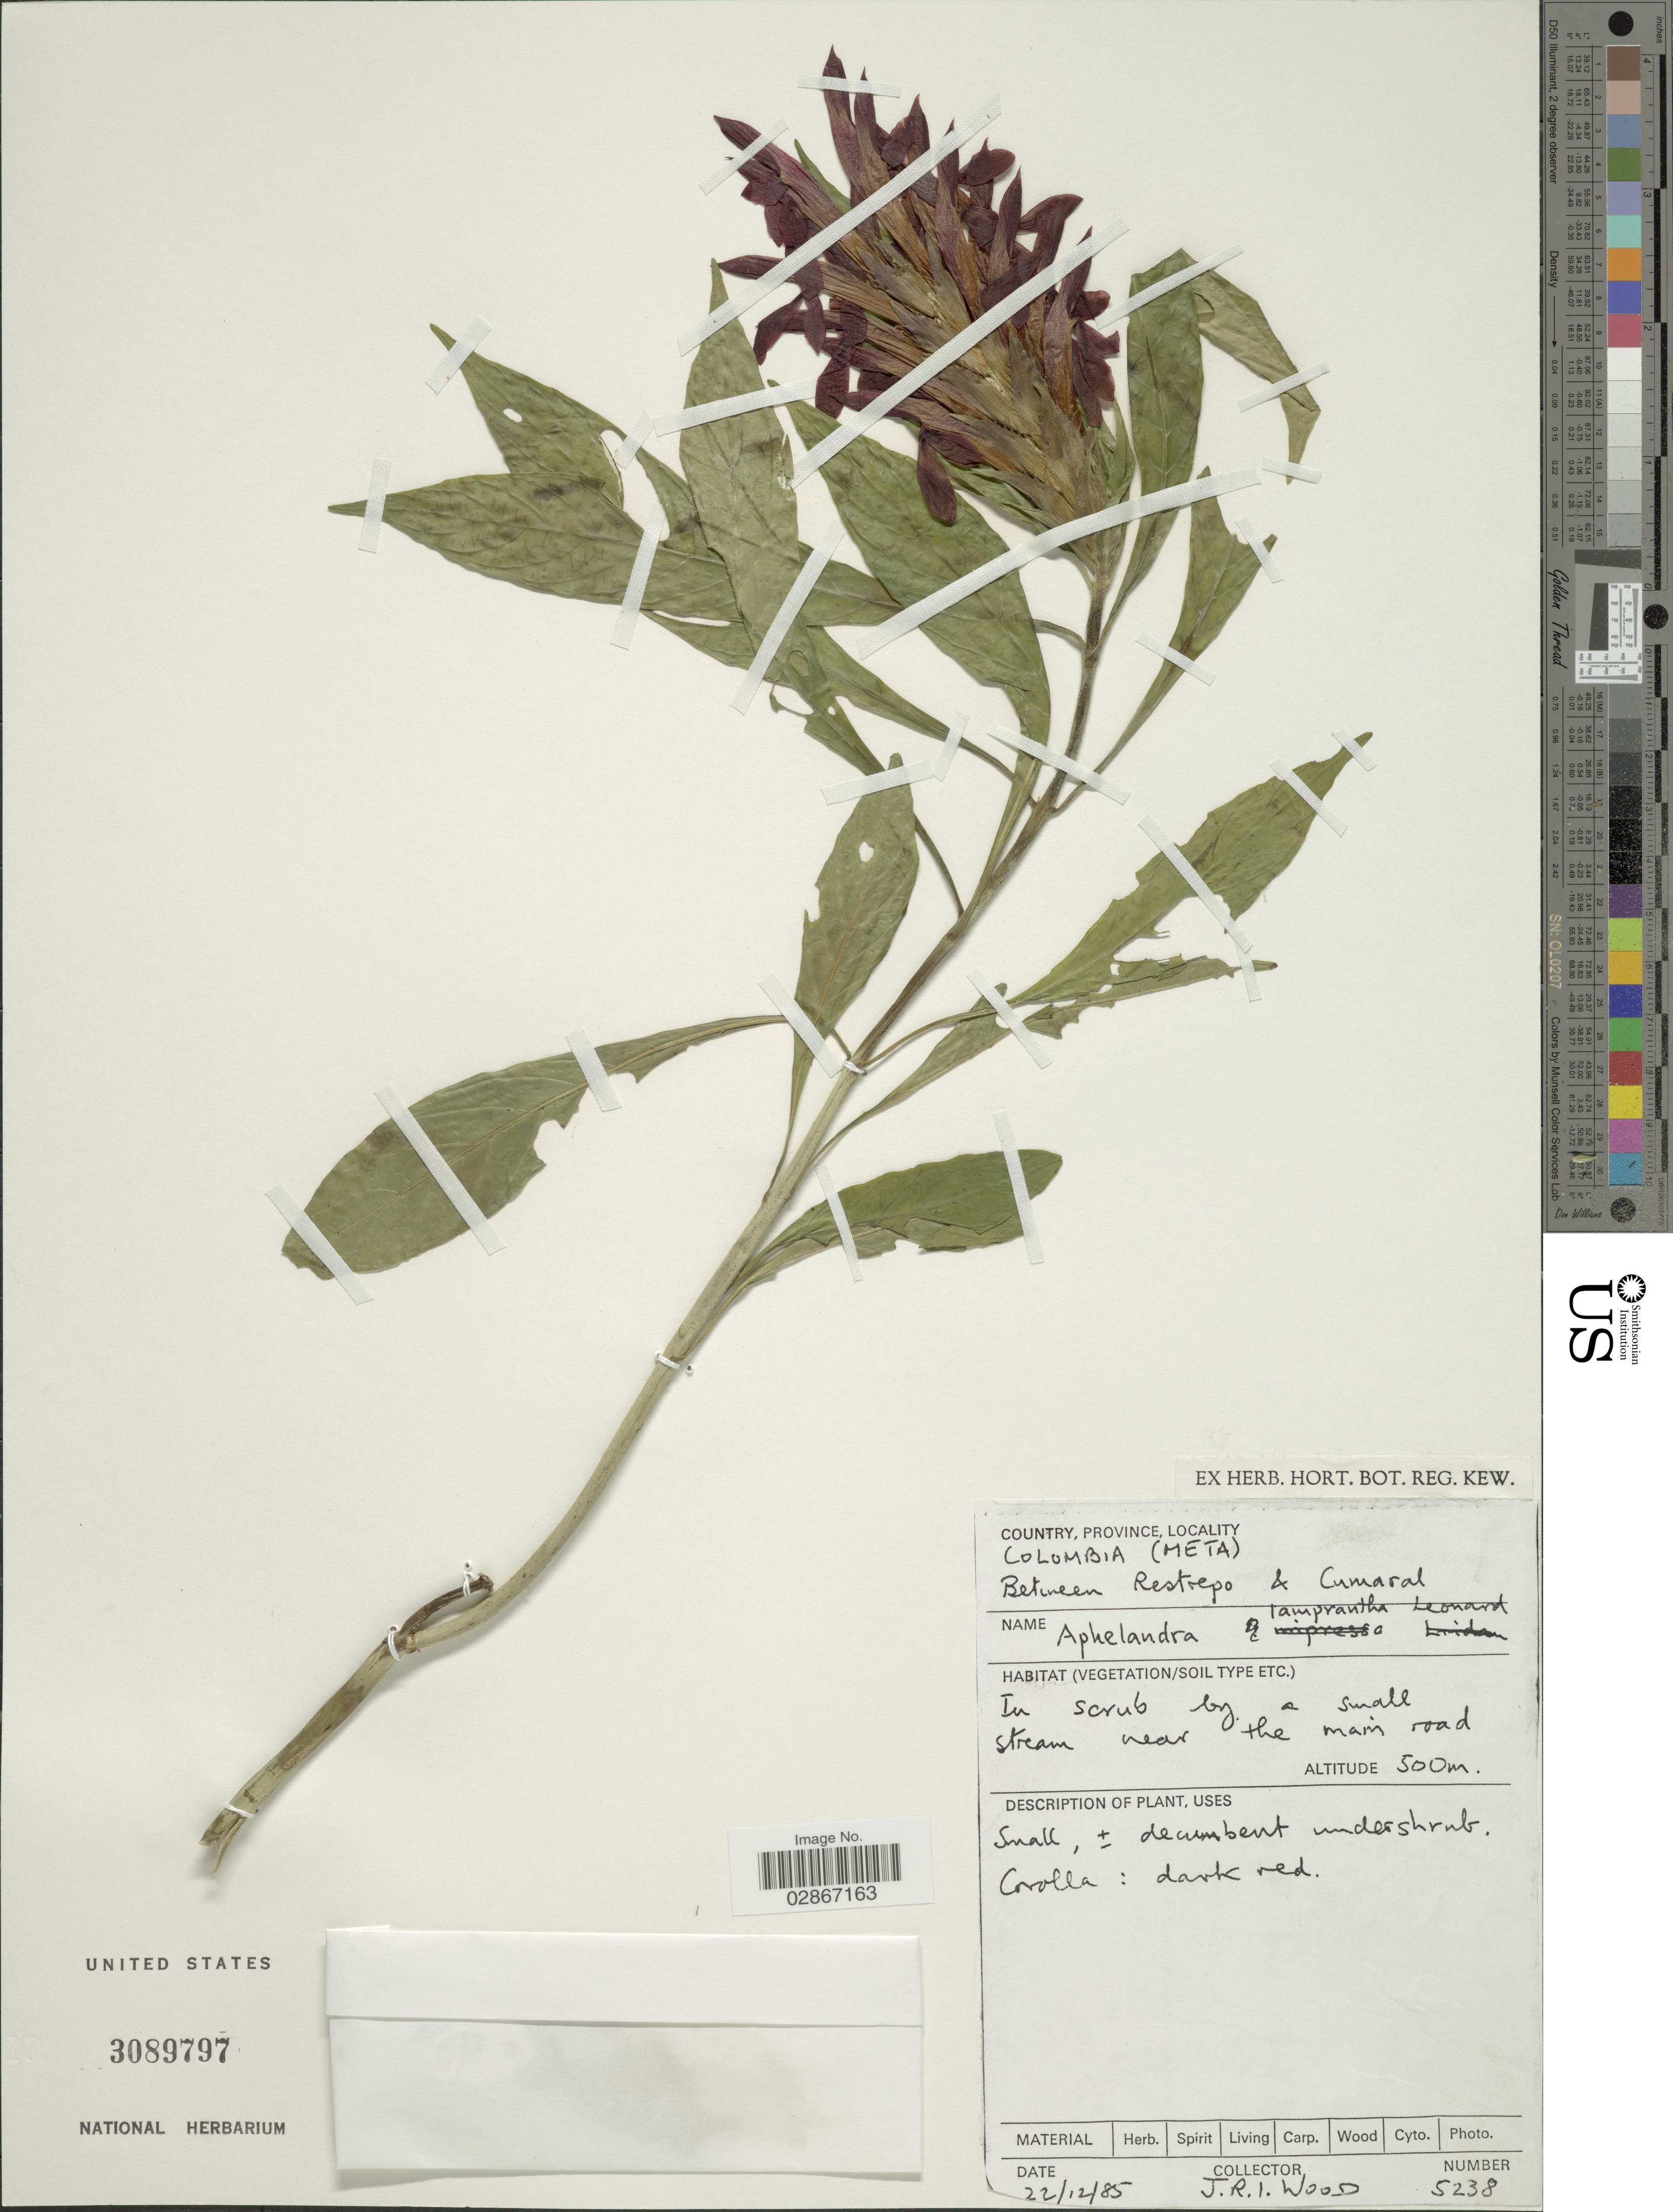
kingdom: Plantae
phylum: Tracheophyta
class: Magnoliopsida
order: Lamiales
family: Acanthaceae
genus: Aphelandra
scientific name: Aphelandra lamprantha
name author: Leonard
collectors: J. R. I. Wood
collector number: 5238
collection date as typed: Transcribed d/m/y: 22/12/85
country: Colombia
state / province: Meta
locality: Between Restrepo & Cumaral.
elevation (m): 500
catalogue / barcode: US 3089797